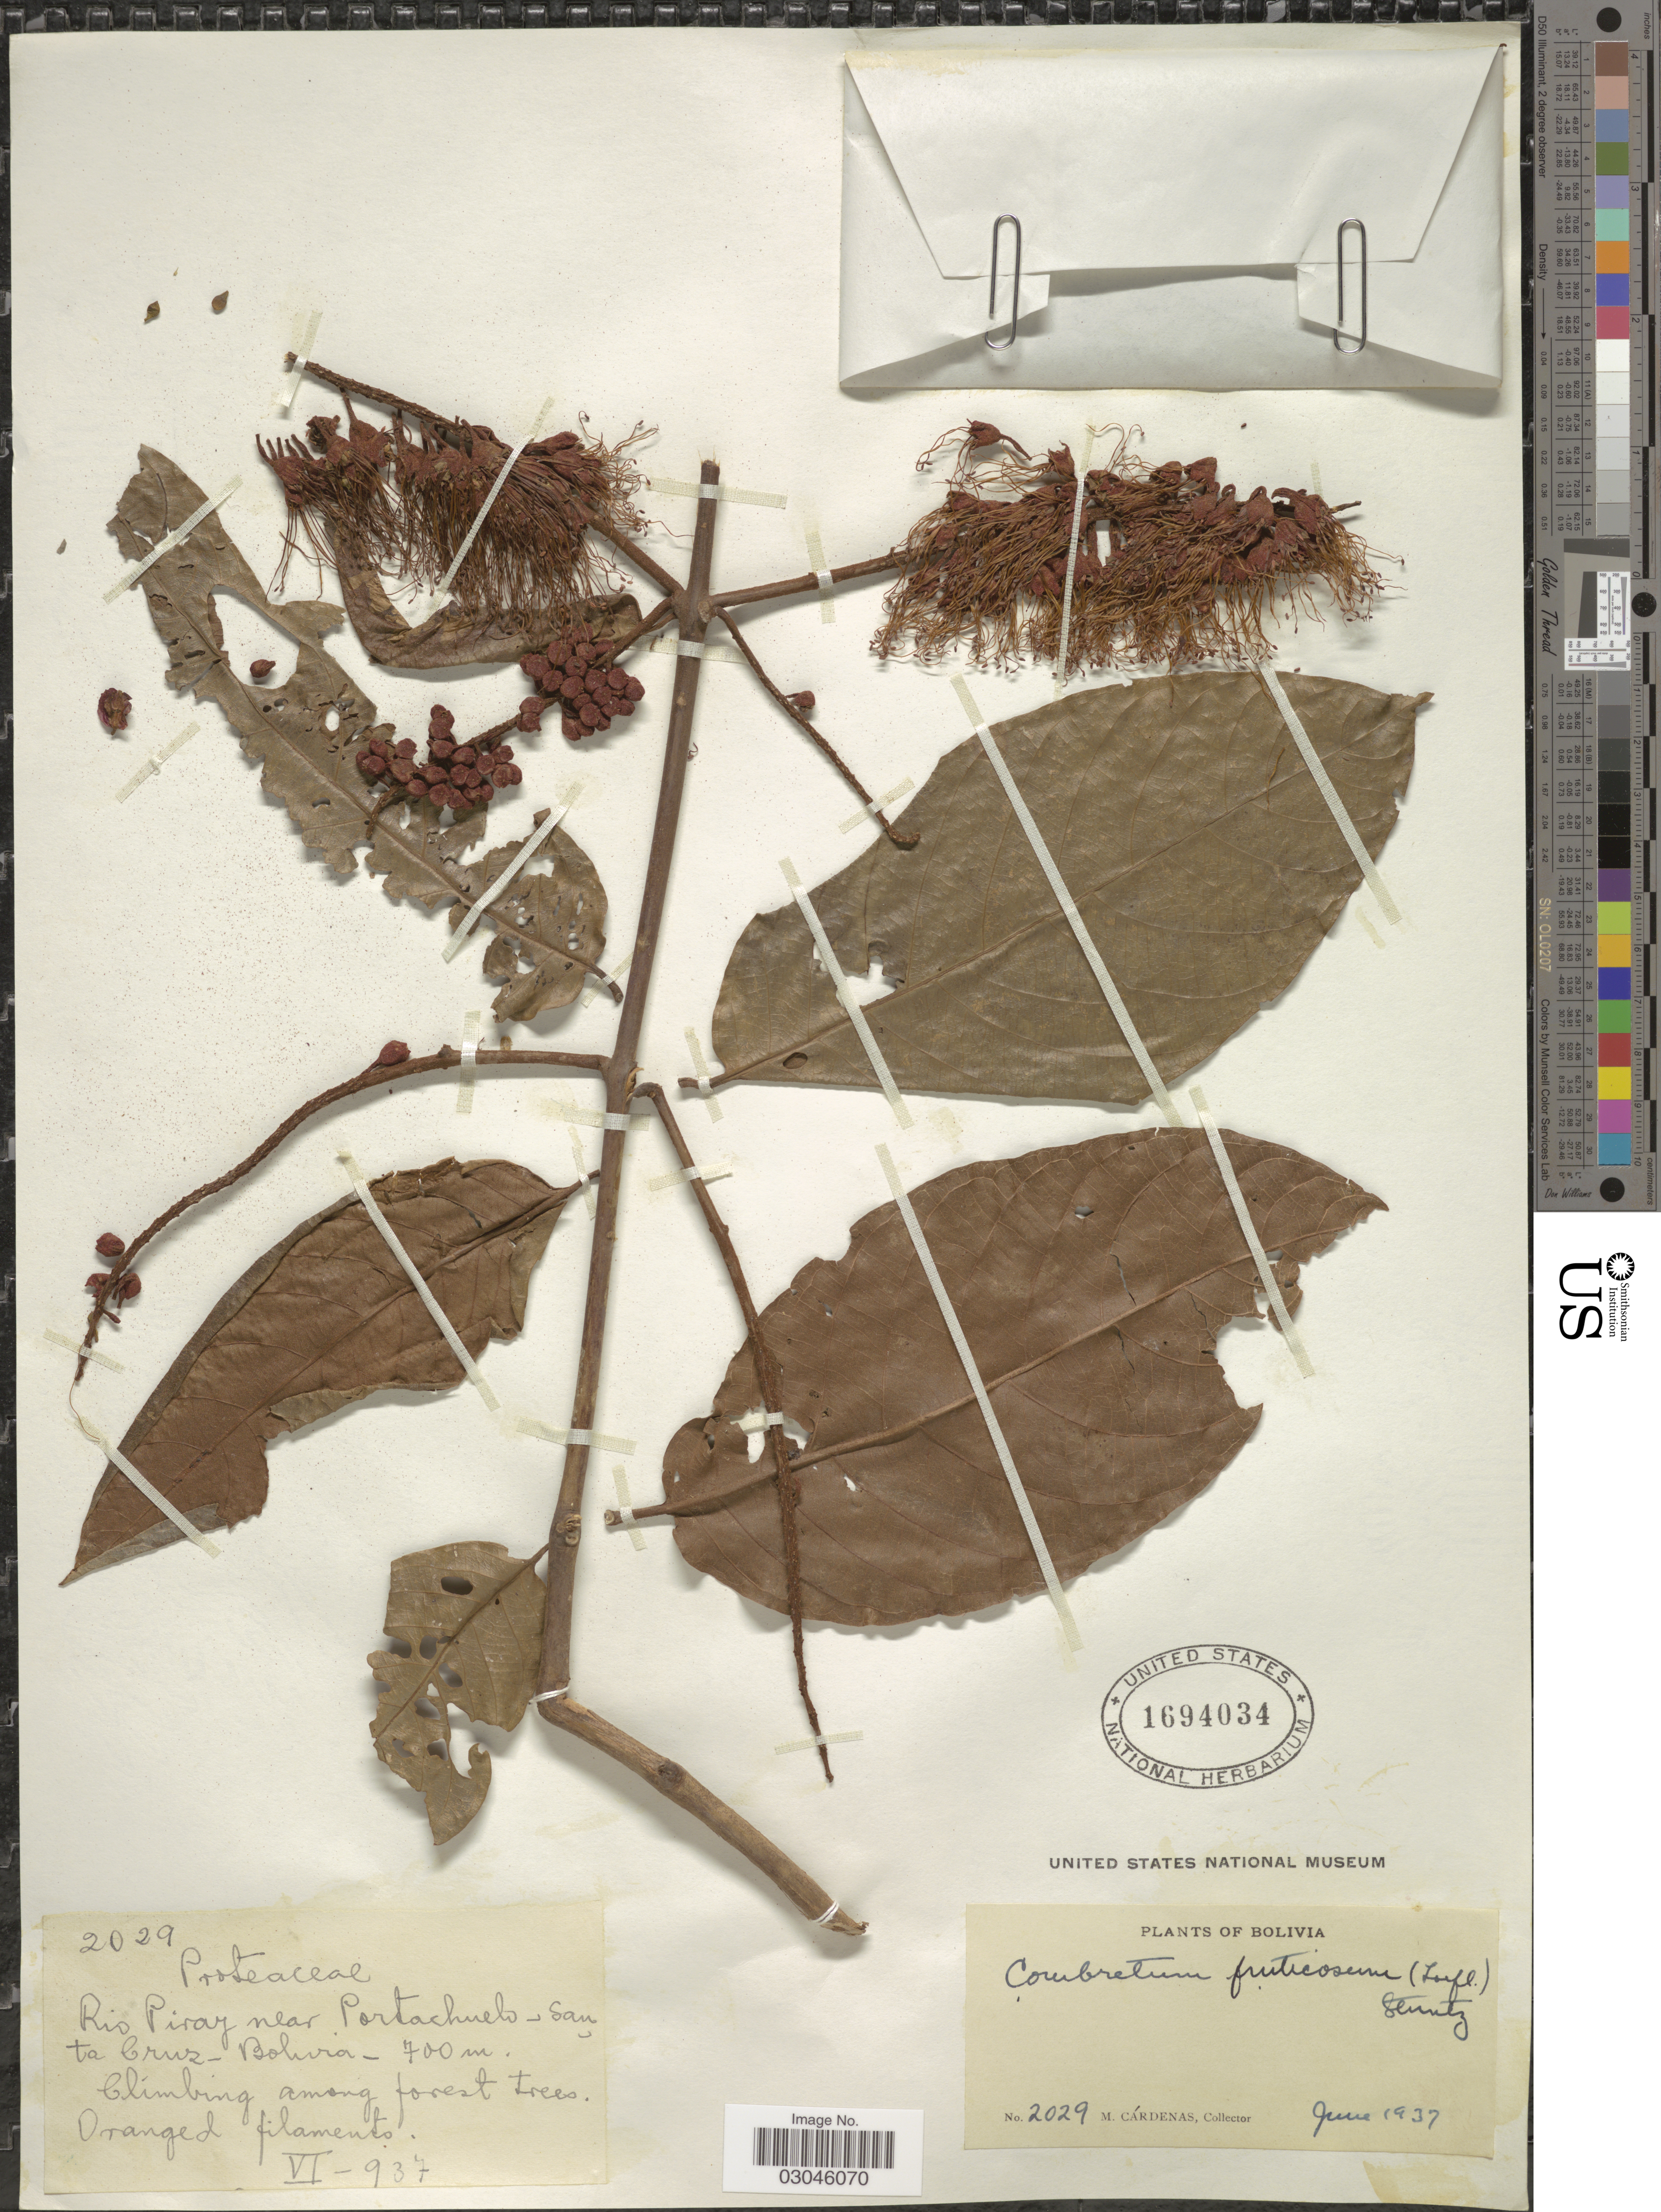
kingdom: Plantae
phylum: Tracheophyta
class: Magnoliopsida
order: Myrtales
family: Combretaceae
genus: Combretum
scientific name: Combretum fruticosum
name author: (Loefl.) Stuntz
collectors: M. Cárdenas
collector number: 2029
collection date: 1937-06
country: Bolivia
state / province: Santa Cruz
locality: Rio Piray near Portachuelo.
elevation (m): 700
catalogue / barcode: US 1694034